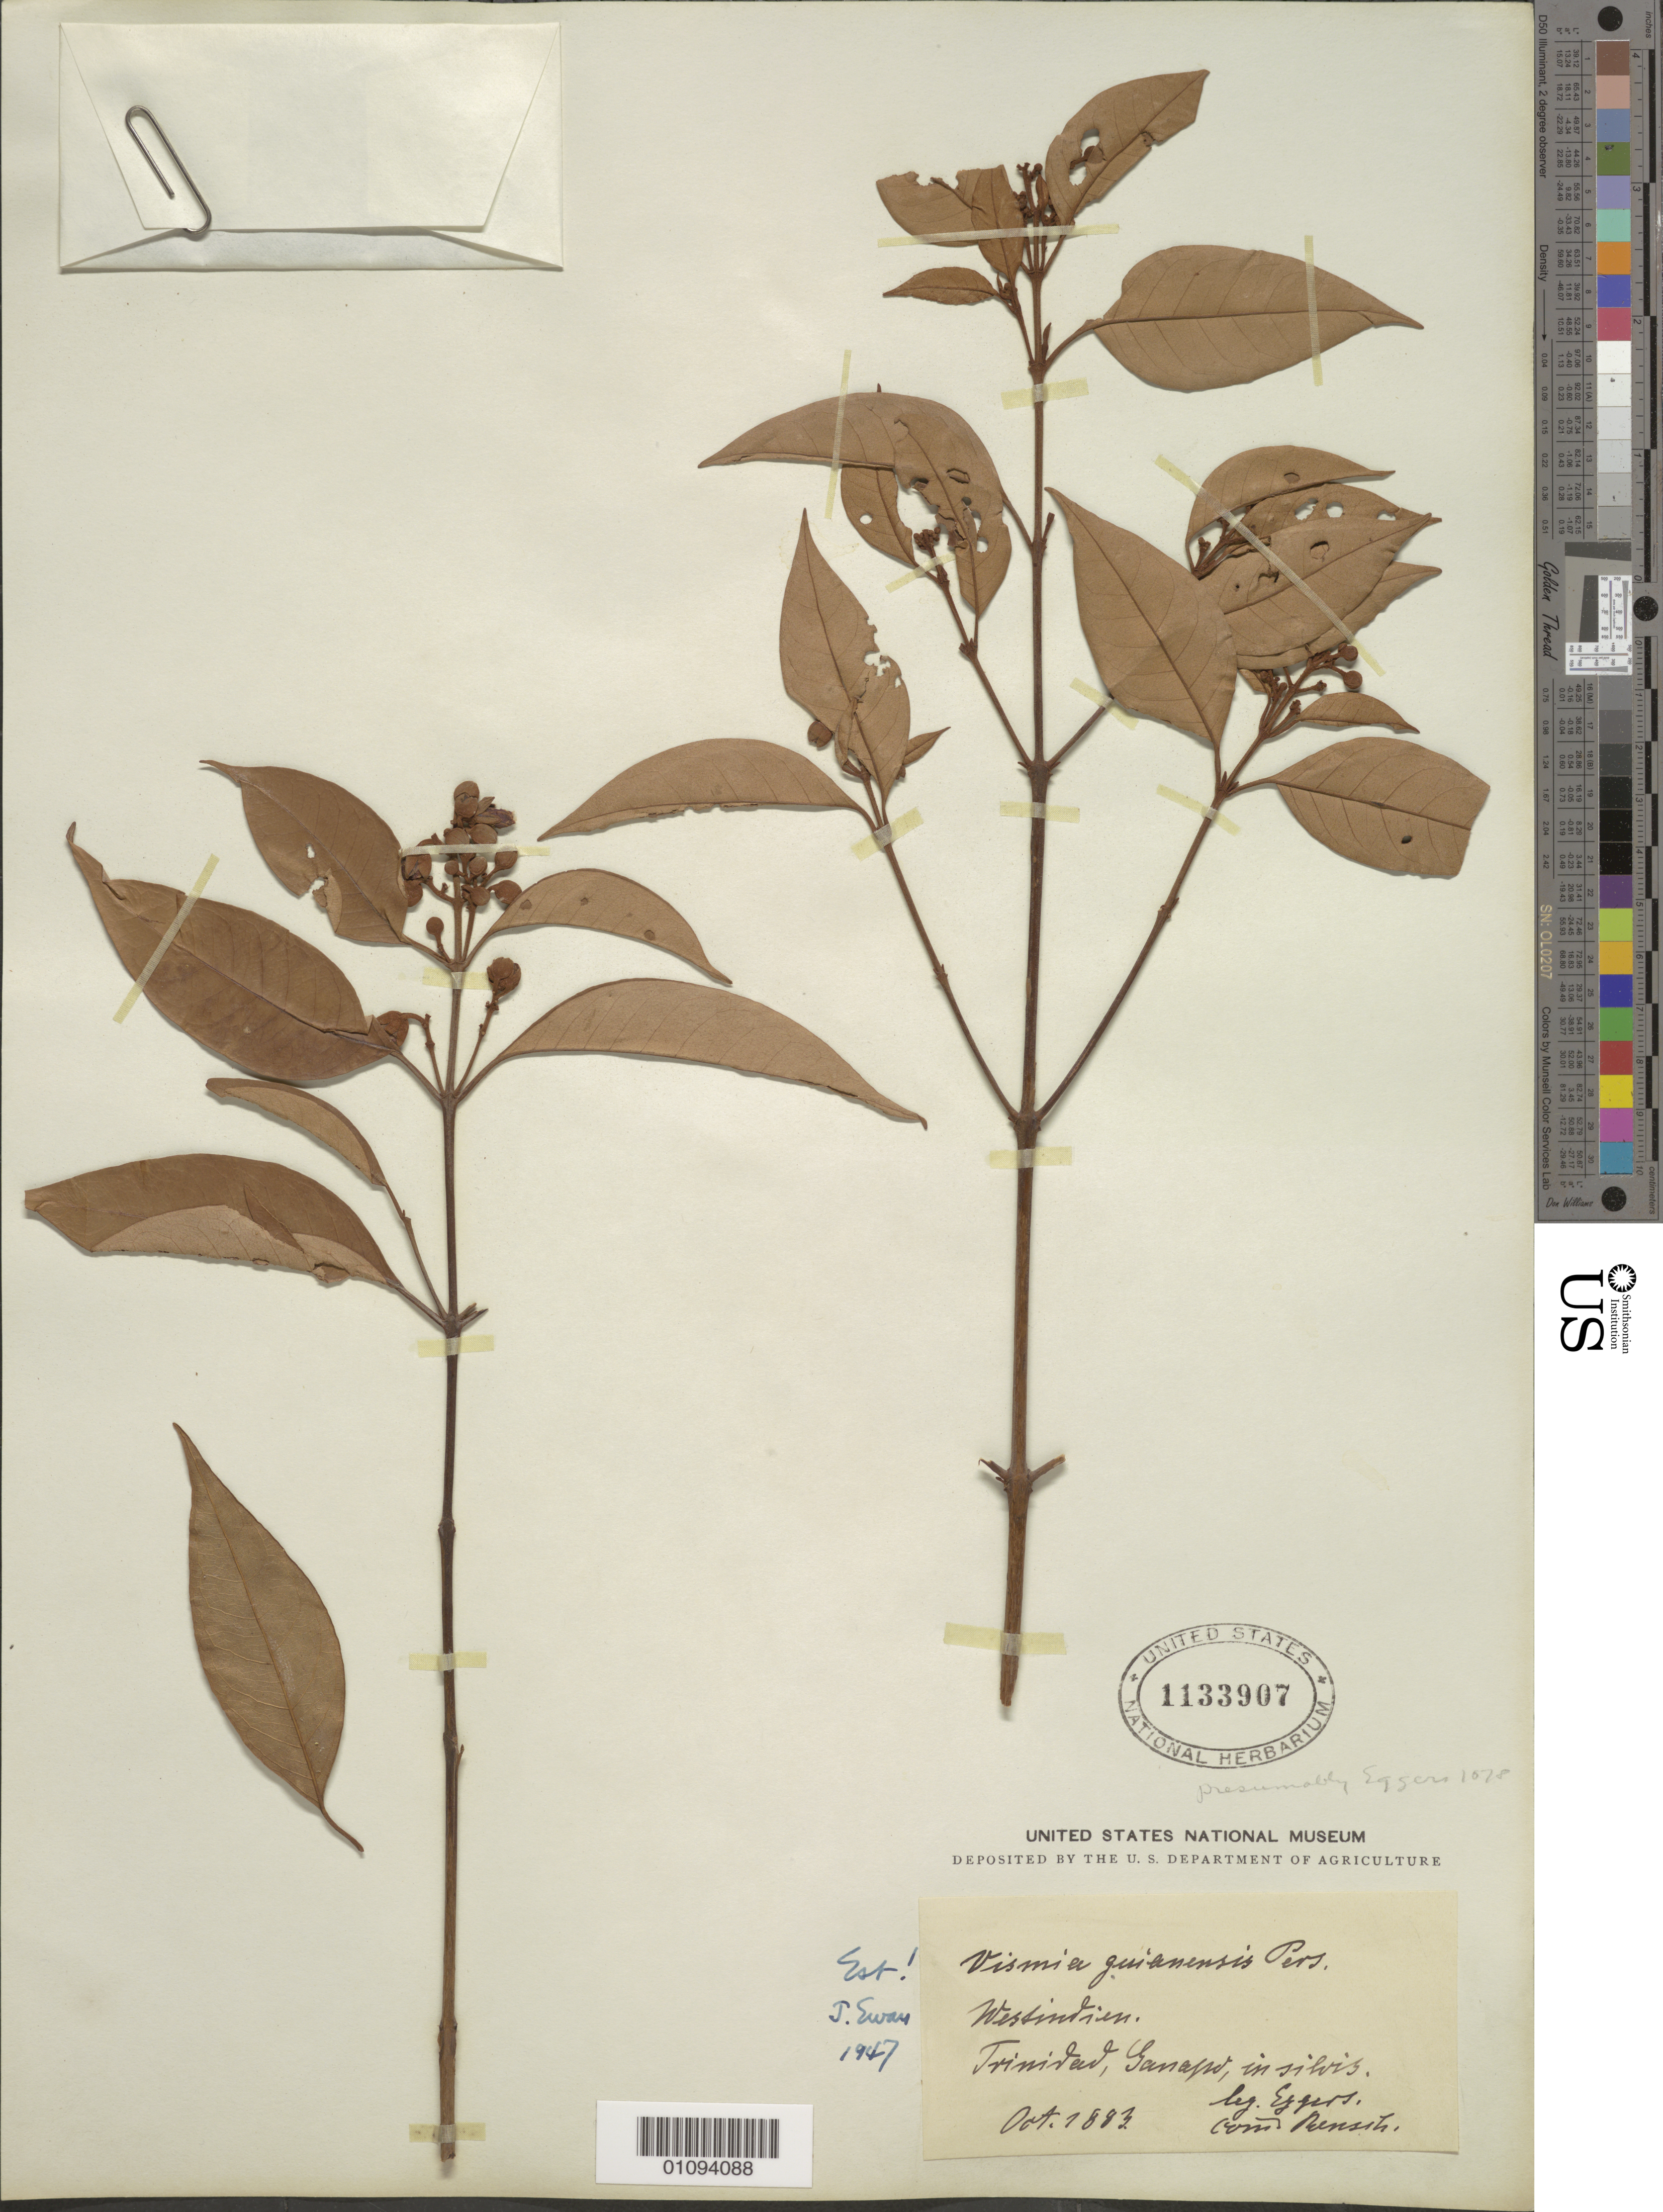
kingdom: Plantae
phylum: Tracheophyta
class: Magnoliopsida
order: Malpighiales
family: Hypericaceae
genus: Vismia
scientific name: Vismia guianensis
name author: (Aubl.) Pers.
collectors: H. F. A. von Eggers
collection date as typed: Oct 1883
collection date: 1883-10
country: Trinidad and Tobago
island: Trinidad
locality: Guanapo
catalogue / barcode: US 1133907